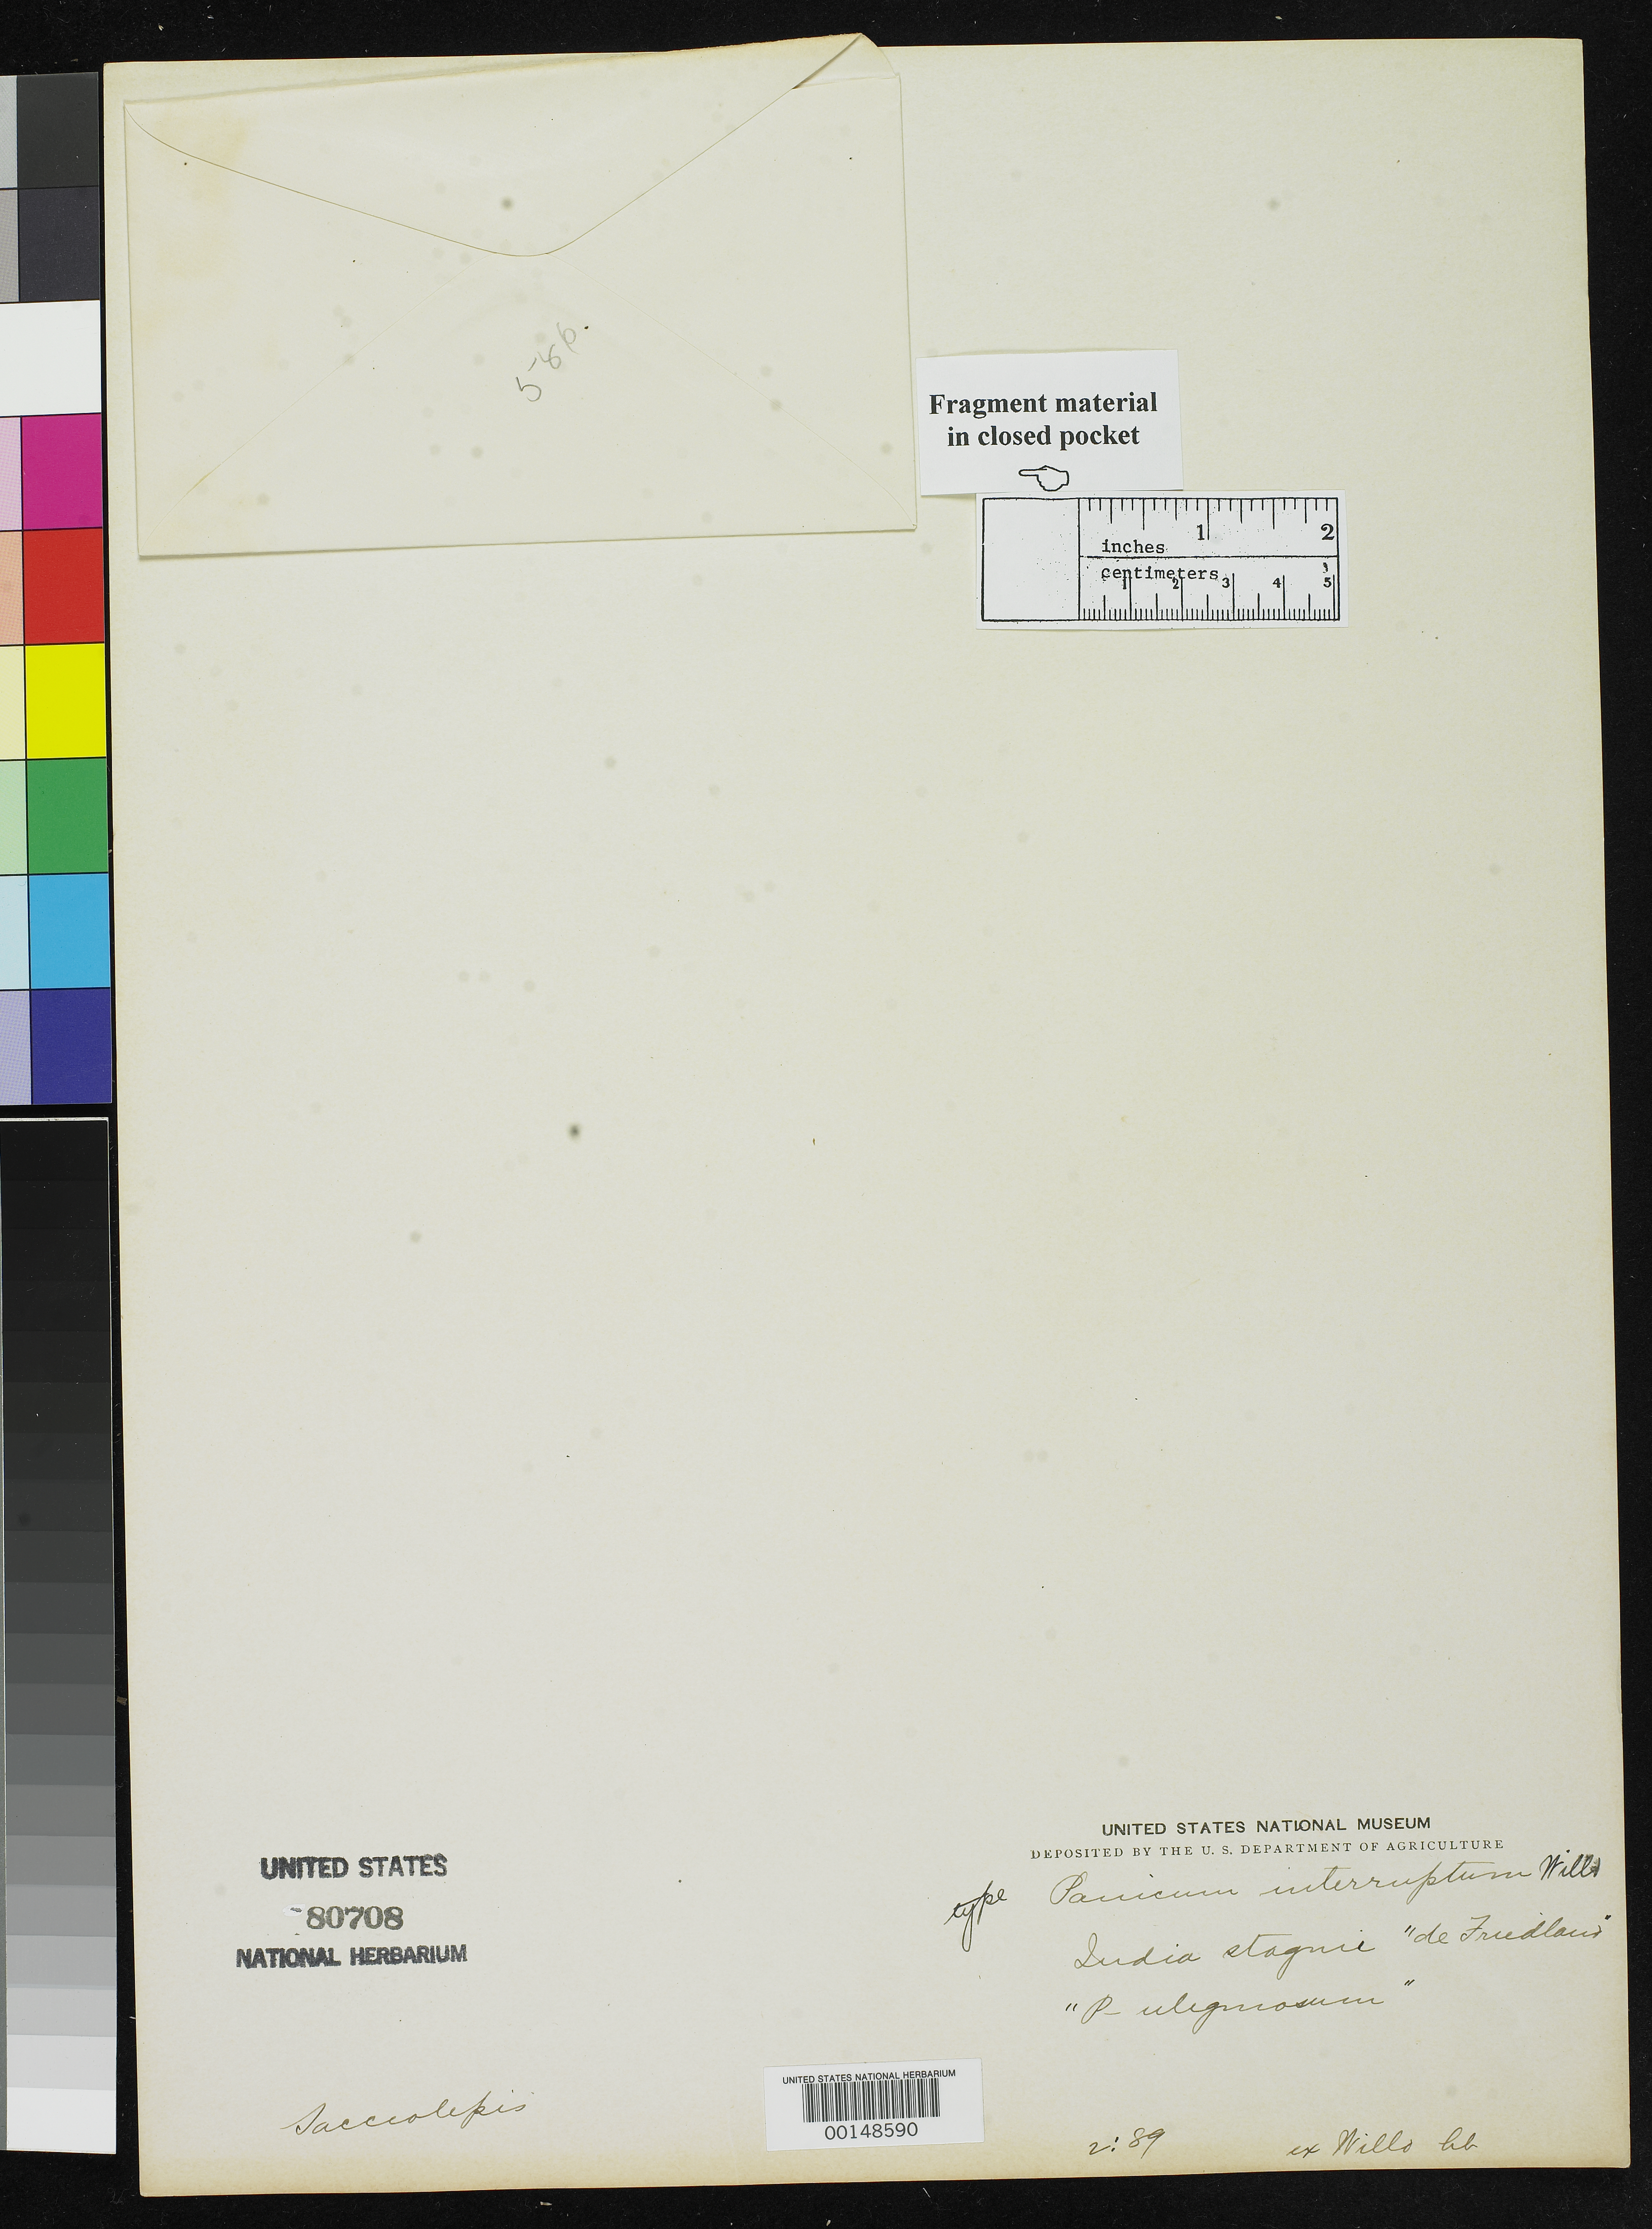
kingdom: Plantae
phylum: Tracheophyta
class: Liliopsida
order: Poales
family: Poaceae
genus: Panicum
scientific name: Panicum interruptum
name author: Willd.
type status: Type Fragment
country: India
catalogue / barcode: US 80708